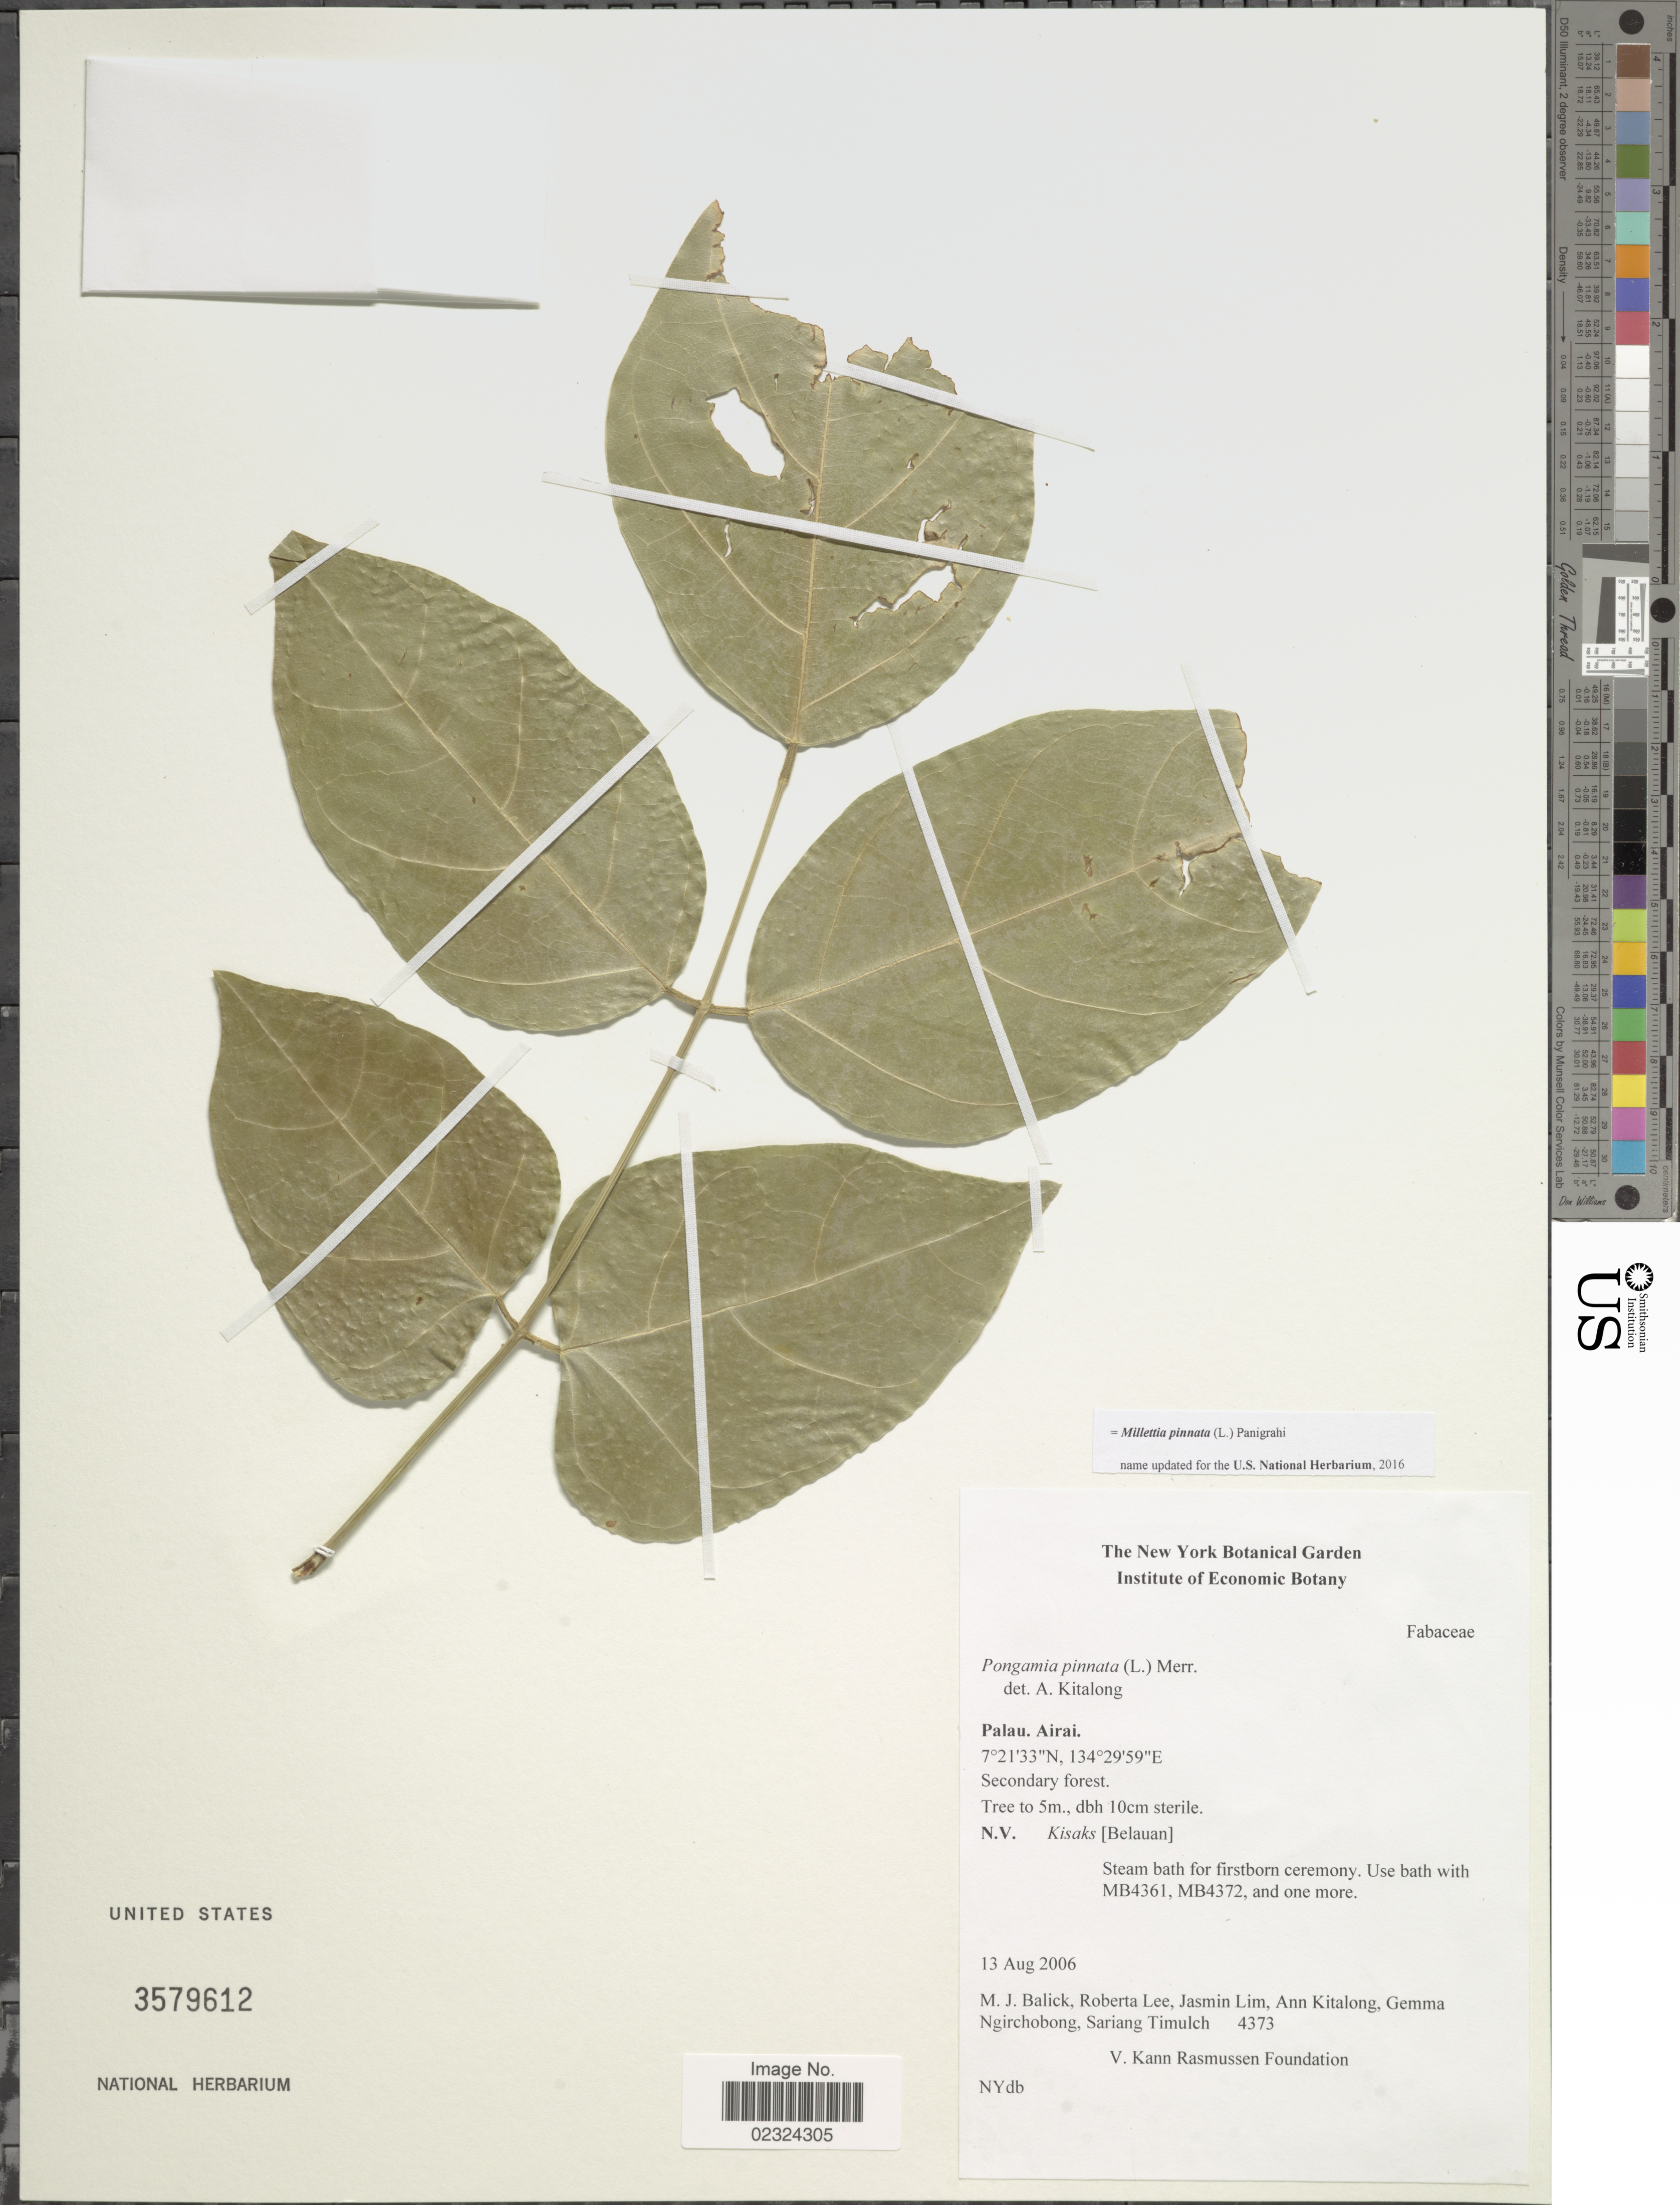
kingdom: Plantae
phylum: Tracheophyta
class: Magnoliopsida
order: Fabales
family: Fabaceae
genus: Millettia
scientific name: Millettia pinnata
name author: (L.) Panigrahi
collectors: M. J. Balick, R. Lee, J. Lim, A. Kitalong & et al.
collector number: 4373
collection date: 2006-08-13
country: Micronesia, Federated States of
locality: Palau. Airai.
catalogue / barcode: US 3579612